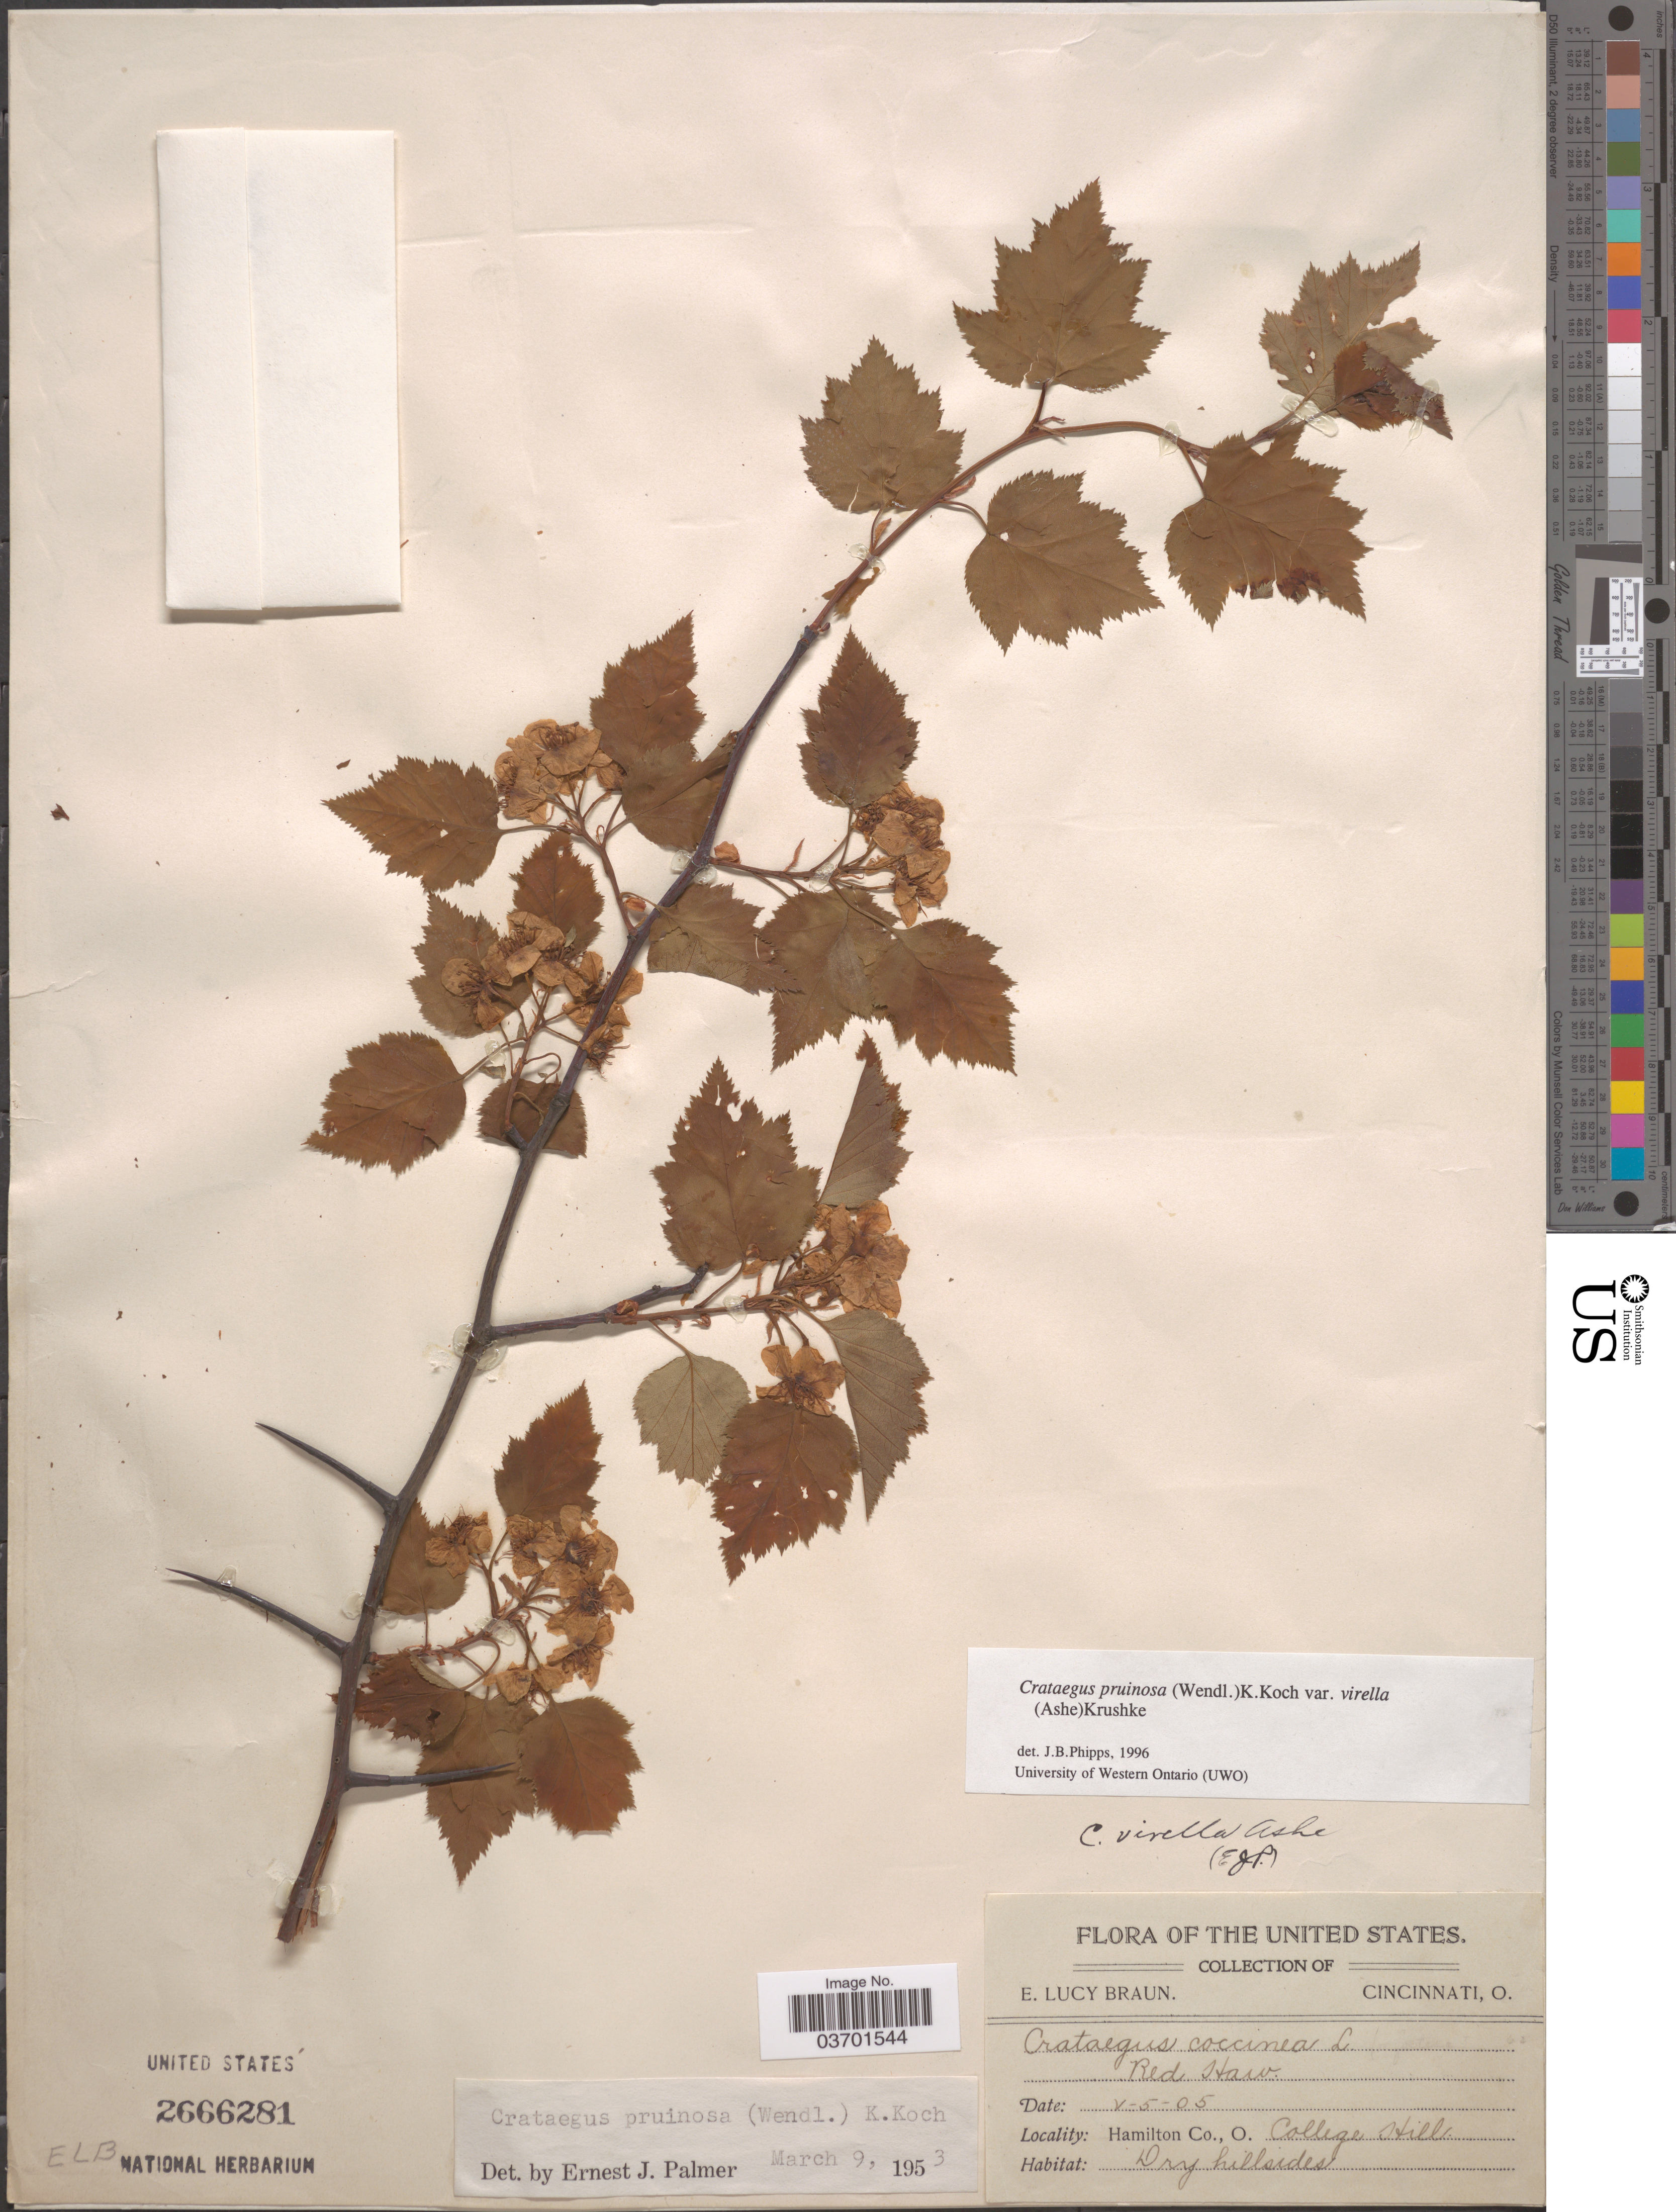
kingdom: Plantae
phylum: Tracheophyta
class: Magnoliopsida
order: Rosales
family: Rosaceae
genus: Crataegus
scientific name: Crataegus pruinosa var. virella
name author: (Ashe) Kruschke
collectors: E. L. Braun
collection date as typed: Transcribed d/m/y: 5/5/5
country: United States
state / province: Ohio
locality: Hamilton Co., College Hill.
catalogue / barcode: US 2666281